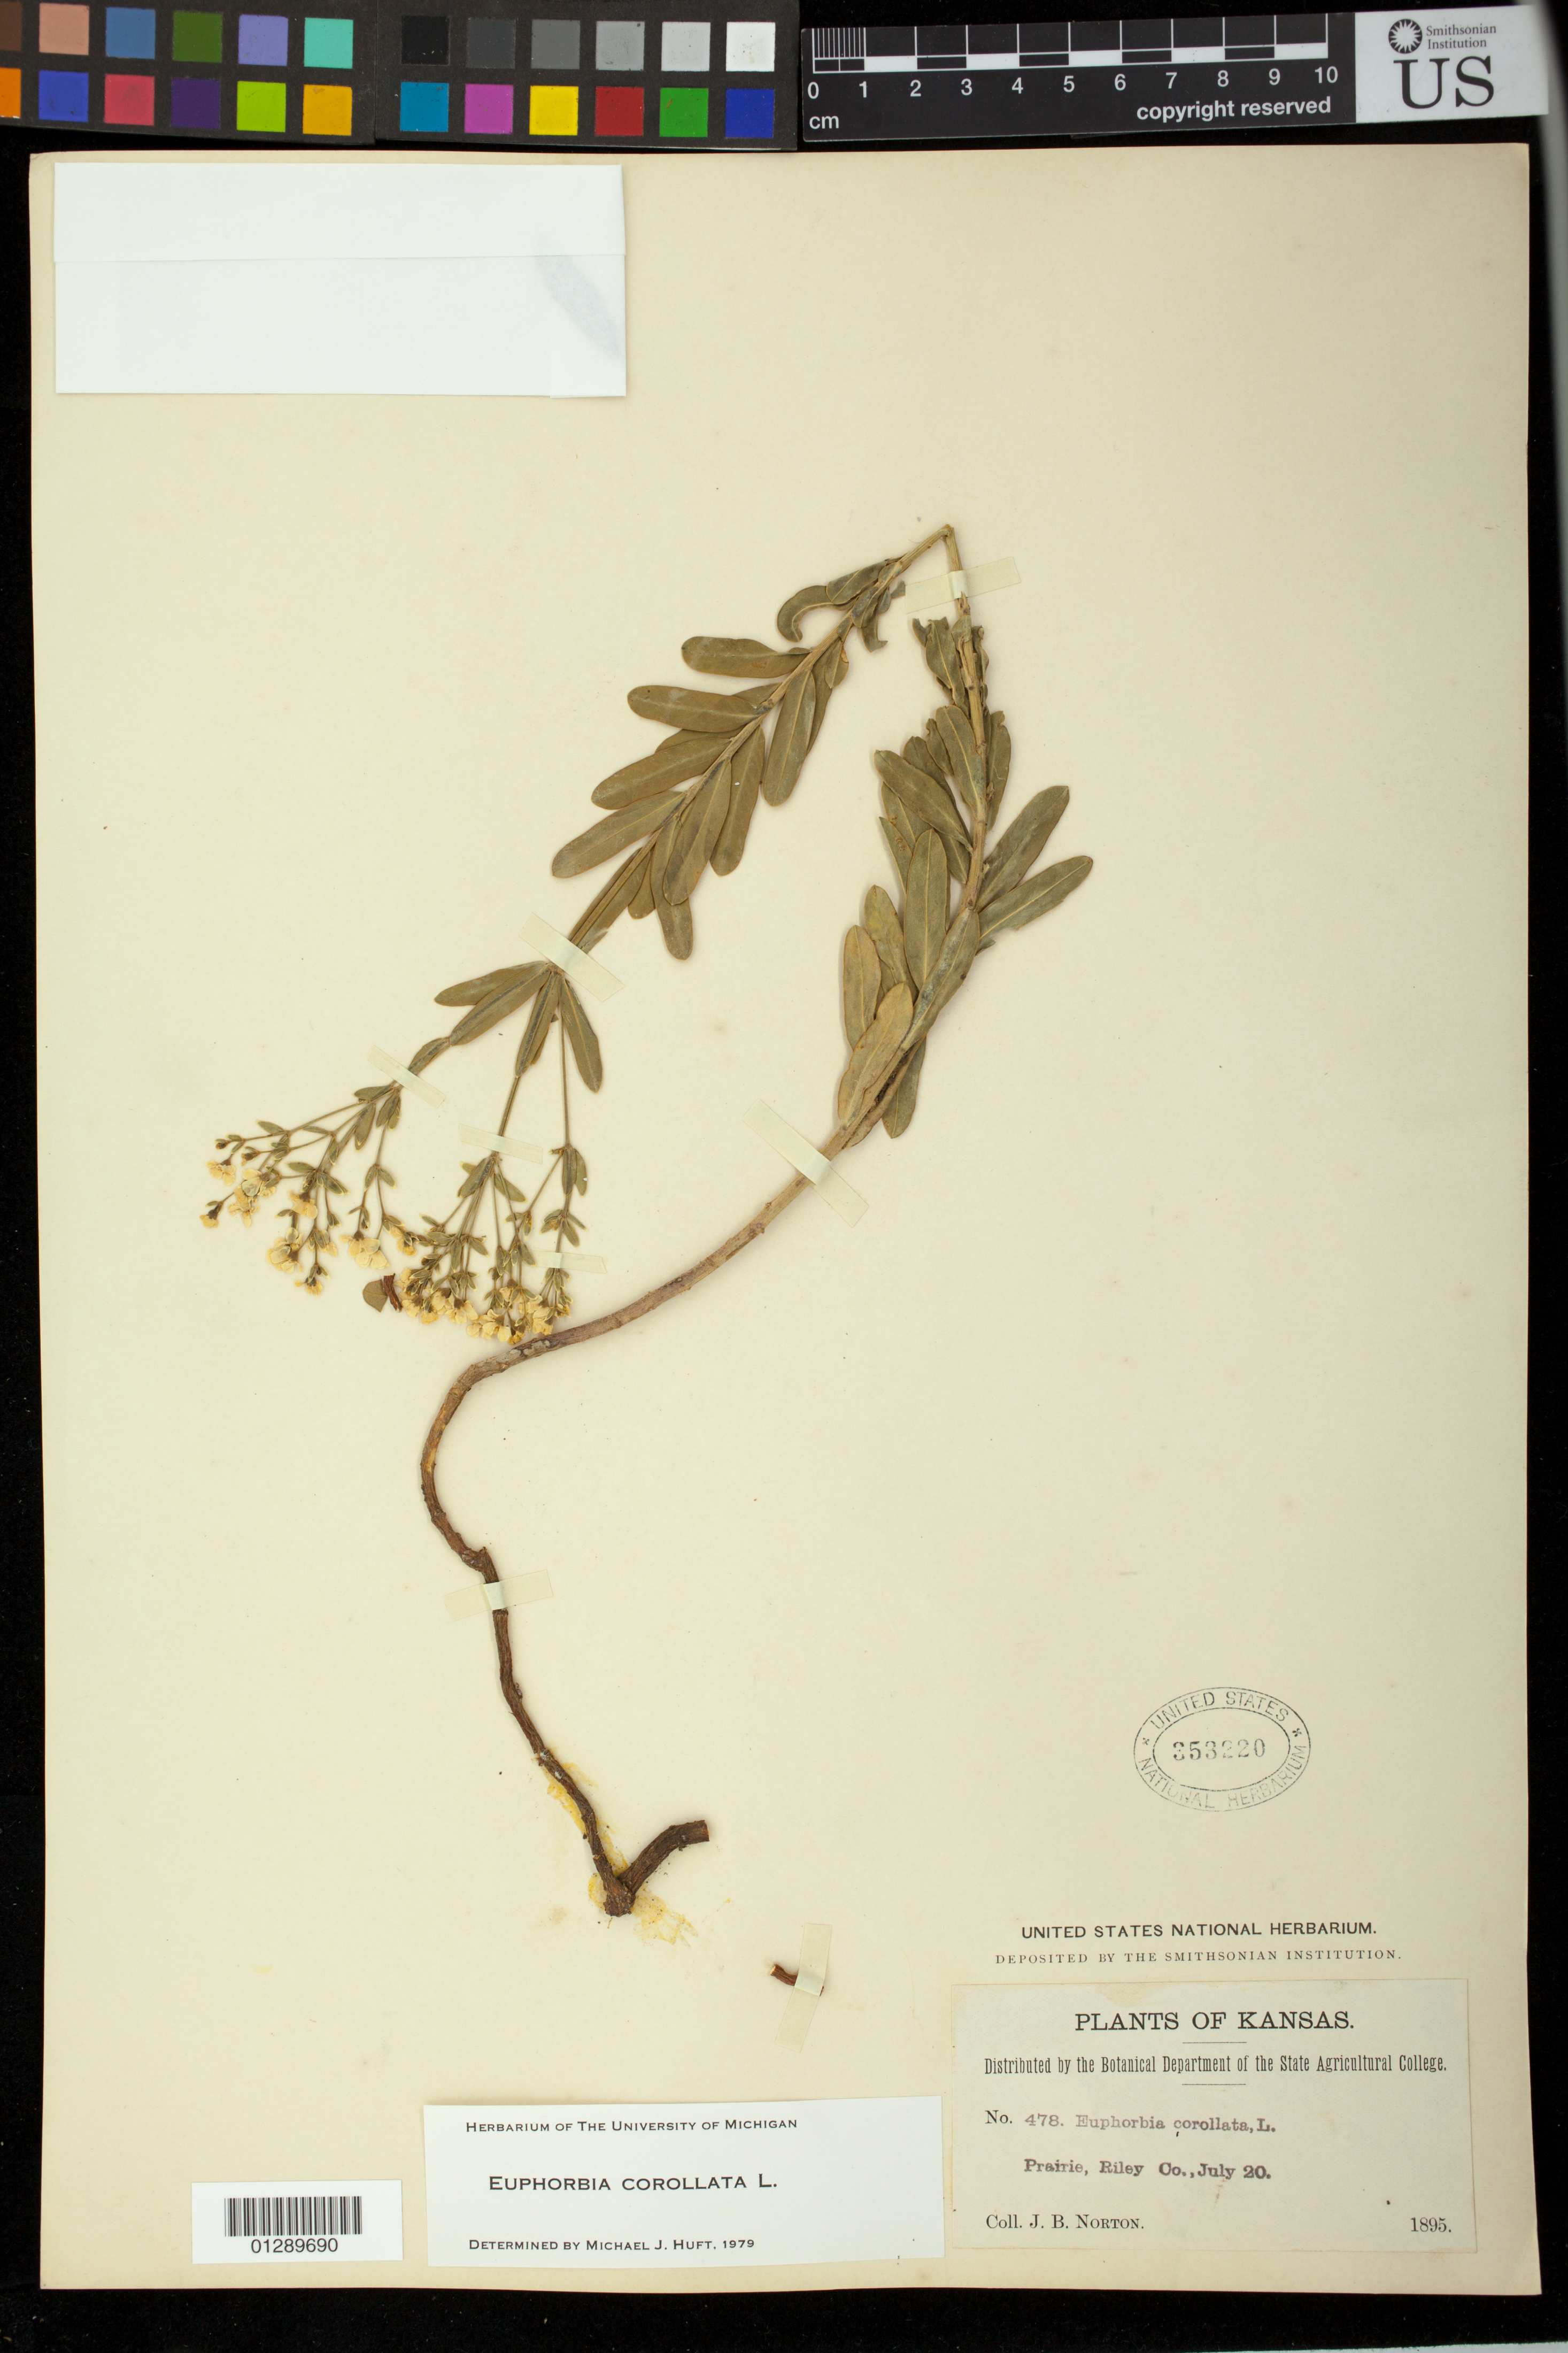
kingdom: Plantae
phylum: Tracheophyta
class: Magnoliopsida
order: Malpighiales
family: Euphorbiaceae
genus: Euphorbia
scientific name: Euphorbia corollata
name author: L.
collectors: J. B. Norton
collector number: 478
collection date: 1895-07-20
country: United States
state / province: Kansas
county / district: Riley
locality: Prairie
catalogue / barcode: US 353220